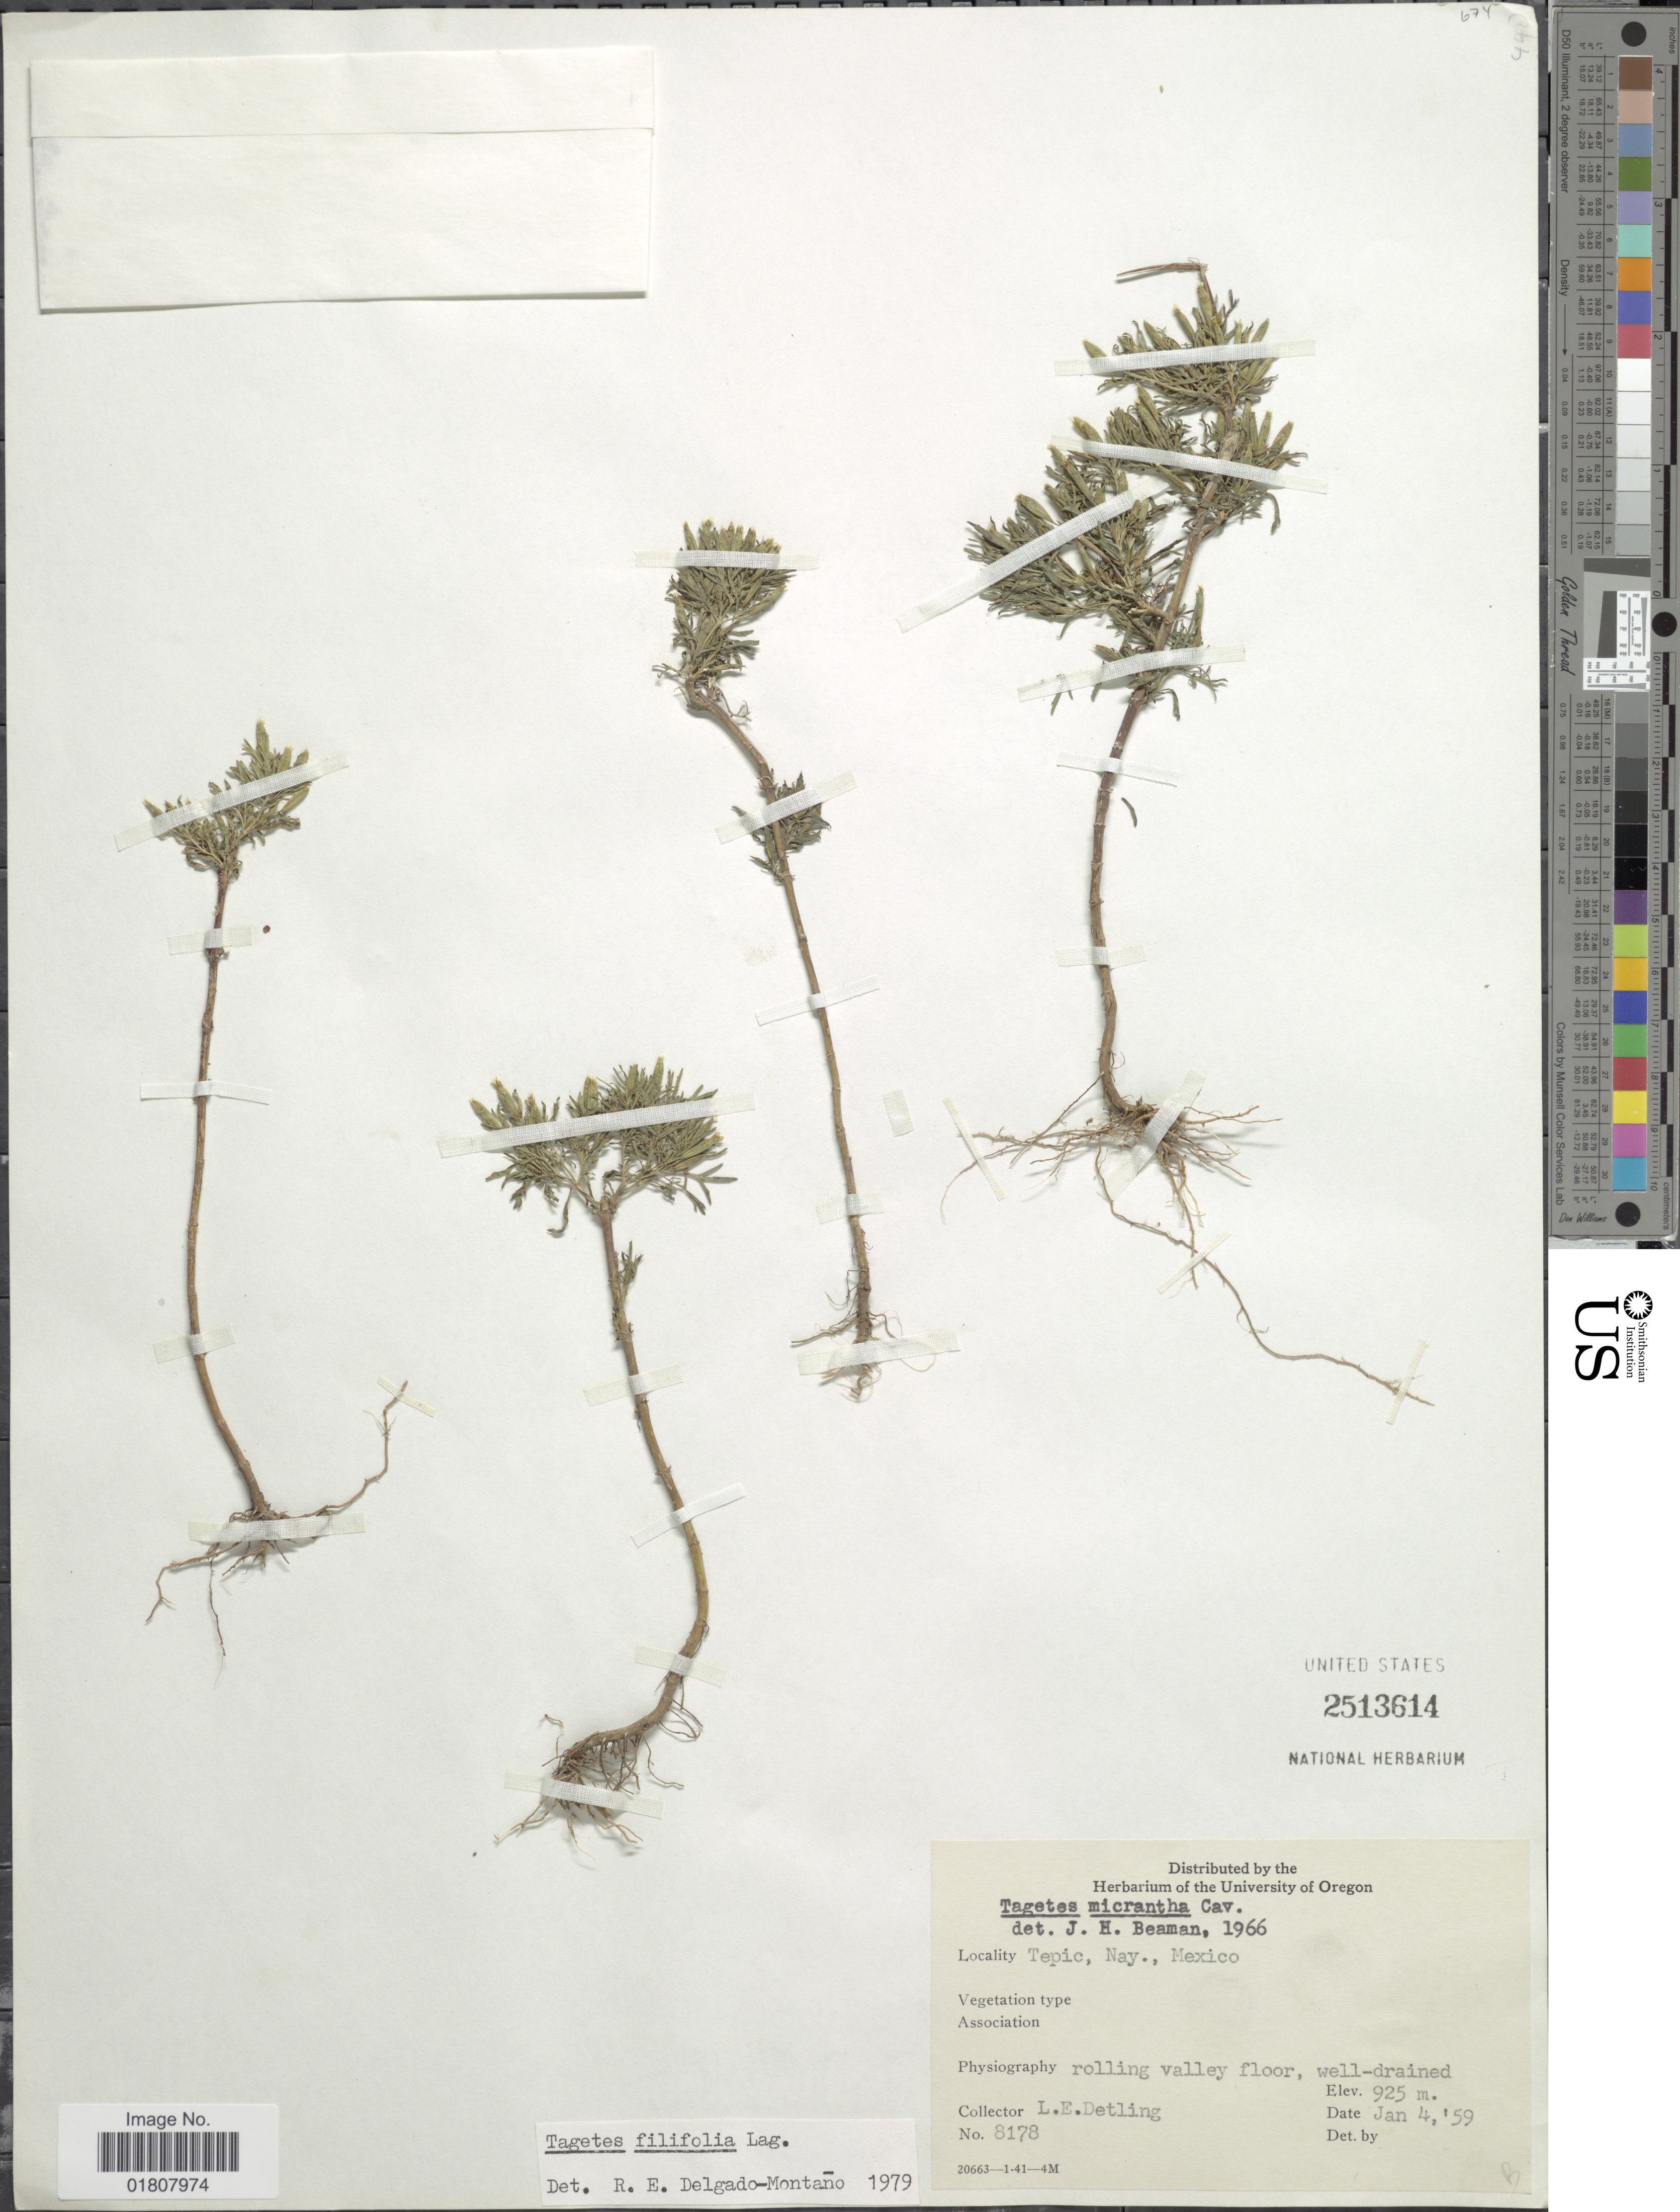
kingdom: Plantae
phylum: Tracheophyta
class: Magnoliopsida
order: Asterales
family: Asteraceae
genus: Tagetes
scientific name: Tagetes filifolia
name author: Lag.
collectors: L. E. Detling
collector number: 8178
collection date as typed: Transcribed d/m/y: 4/1/59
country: Mexico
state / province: Nayarit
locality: Tepic, Nay.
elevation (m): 925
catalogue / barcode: US 2513614